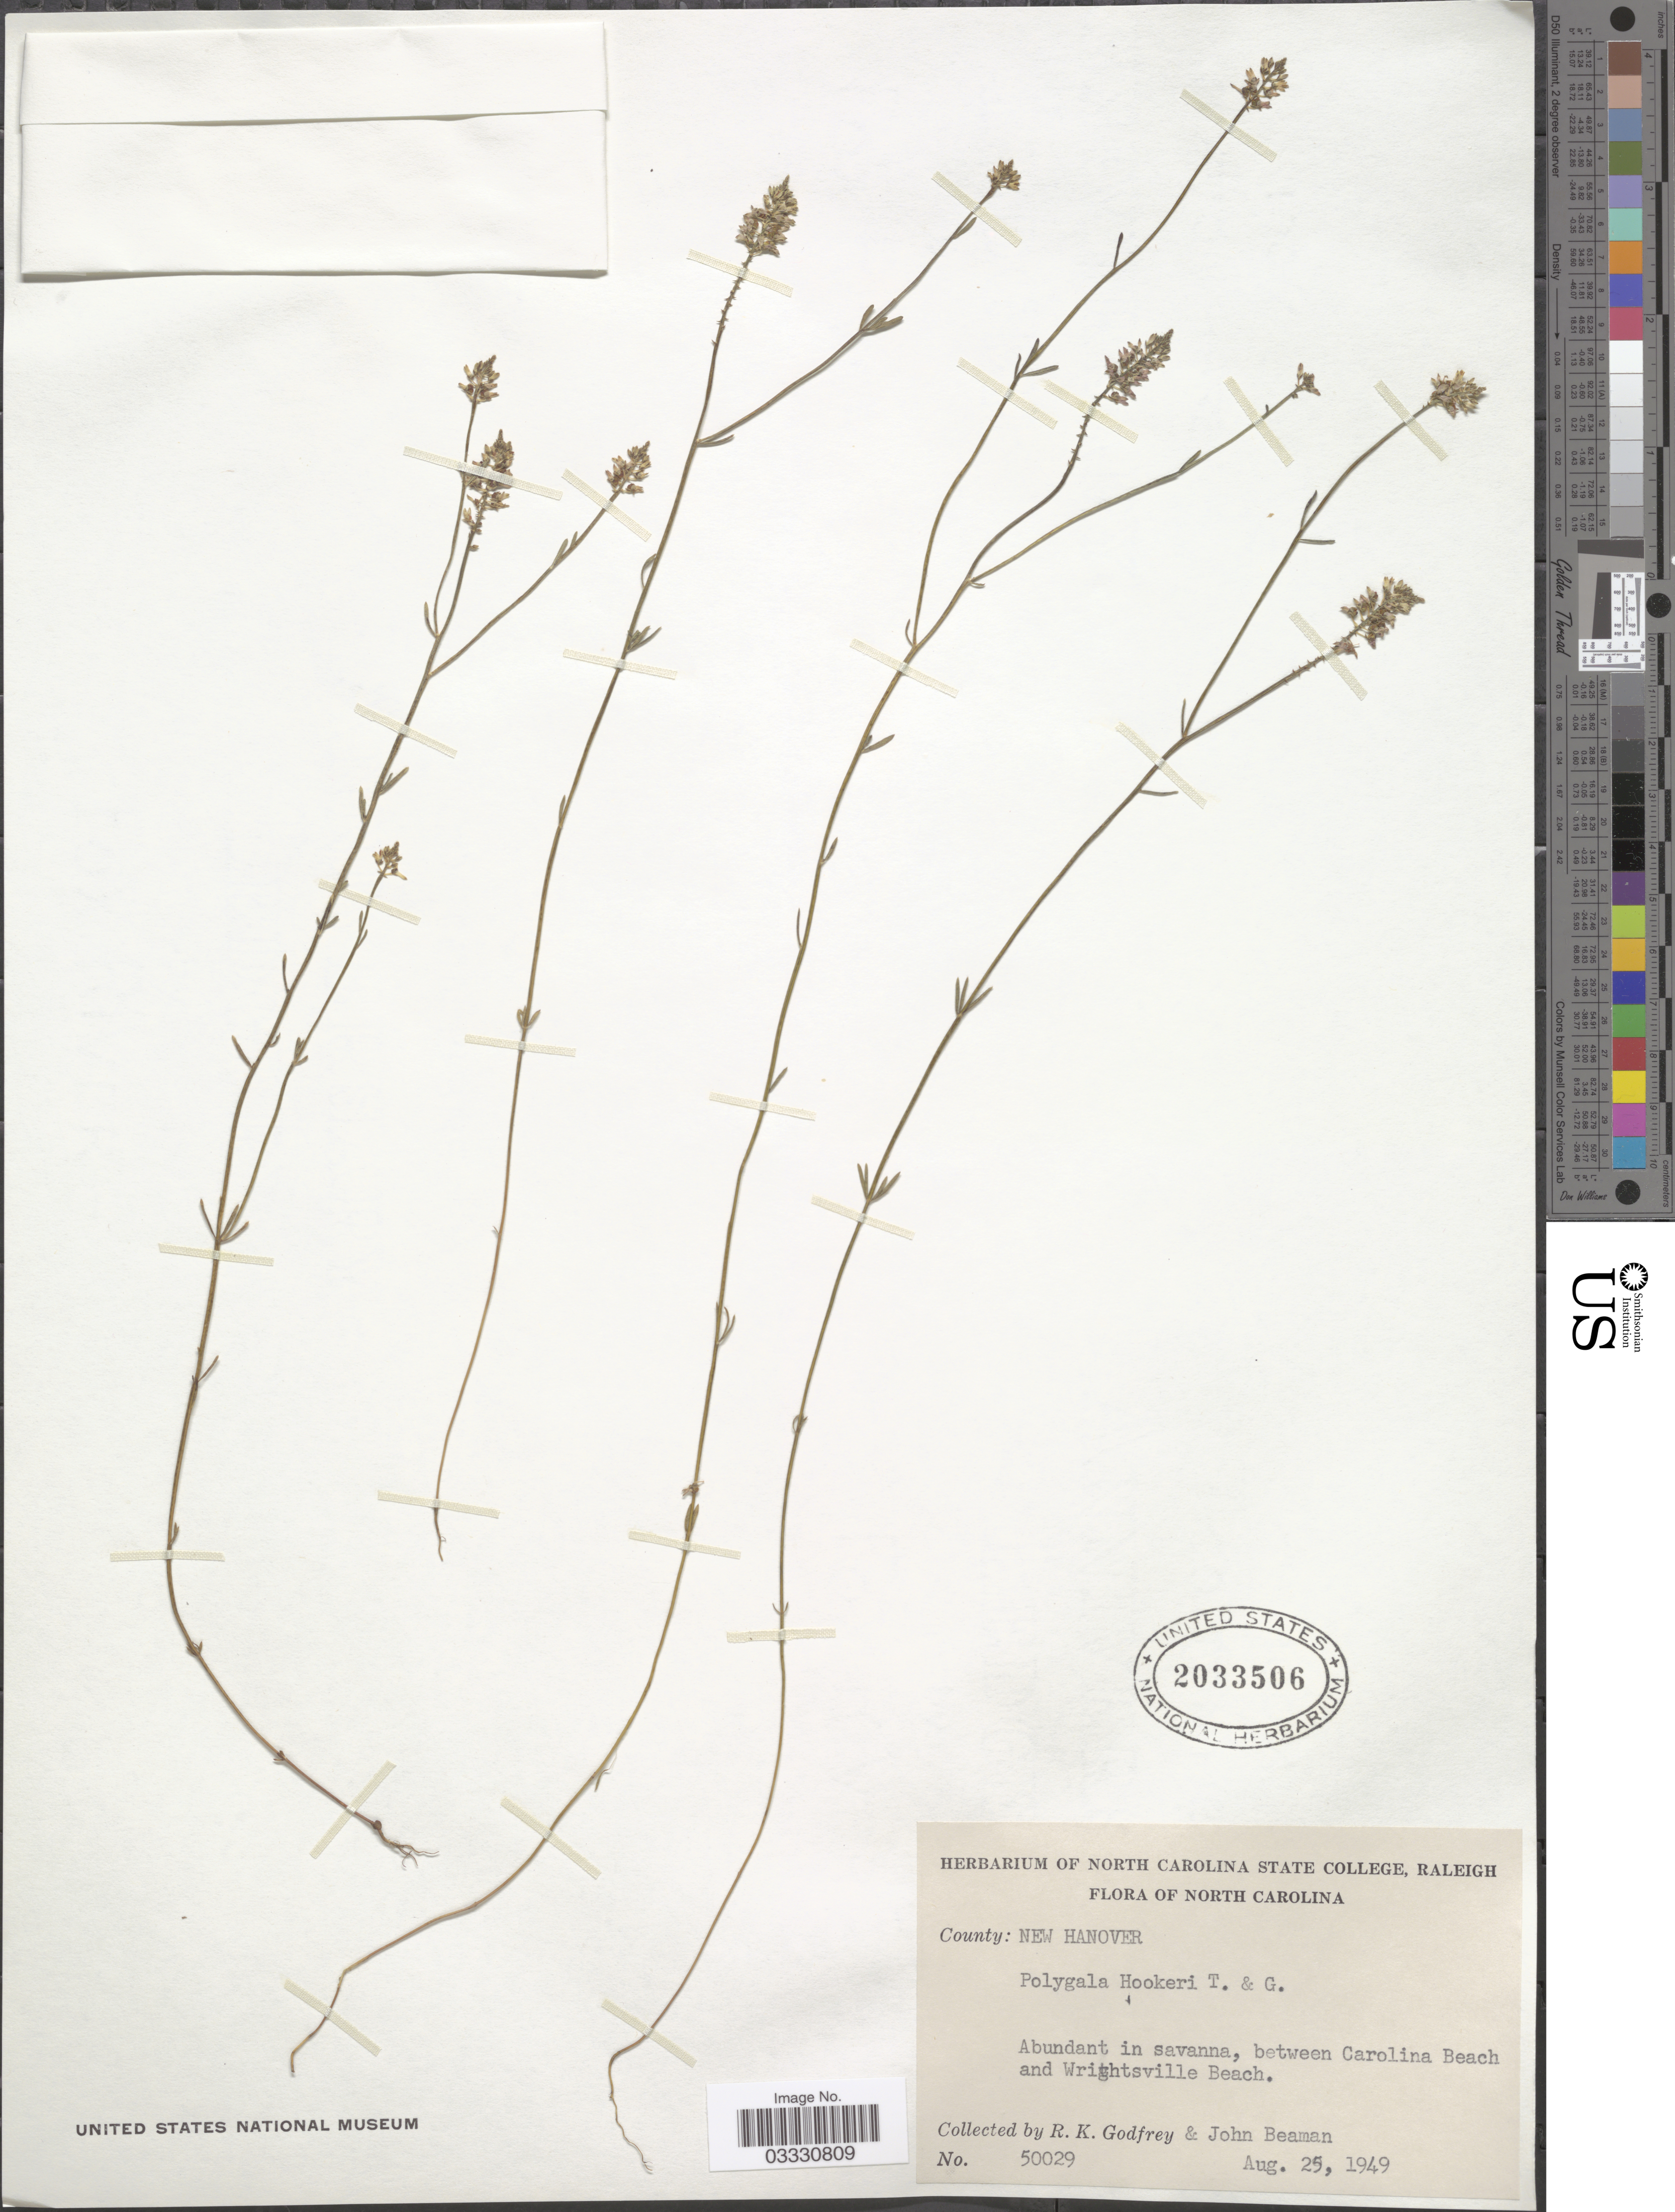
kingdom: Plantae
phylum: Tracheophyta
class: Magnoliopsida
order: Fabales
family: Polygalaceae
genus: Polygala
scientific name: Polygala hookeri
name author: Torr. & A. Gray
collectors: R. K. Godfrey & J. H. Beaman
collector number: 50029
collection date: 1949-08-25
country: United States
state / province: North Carolina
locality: County: New Hanover. Abundant in savanna, between Carolina Beach and Wrightsville Beach.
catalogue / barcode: US 2033506